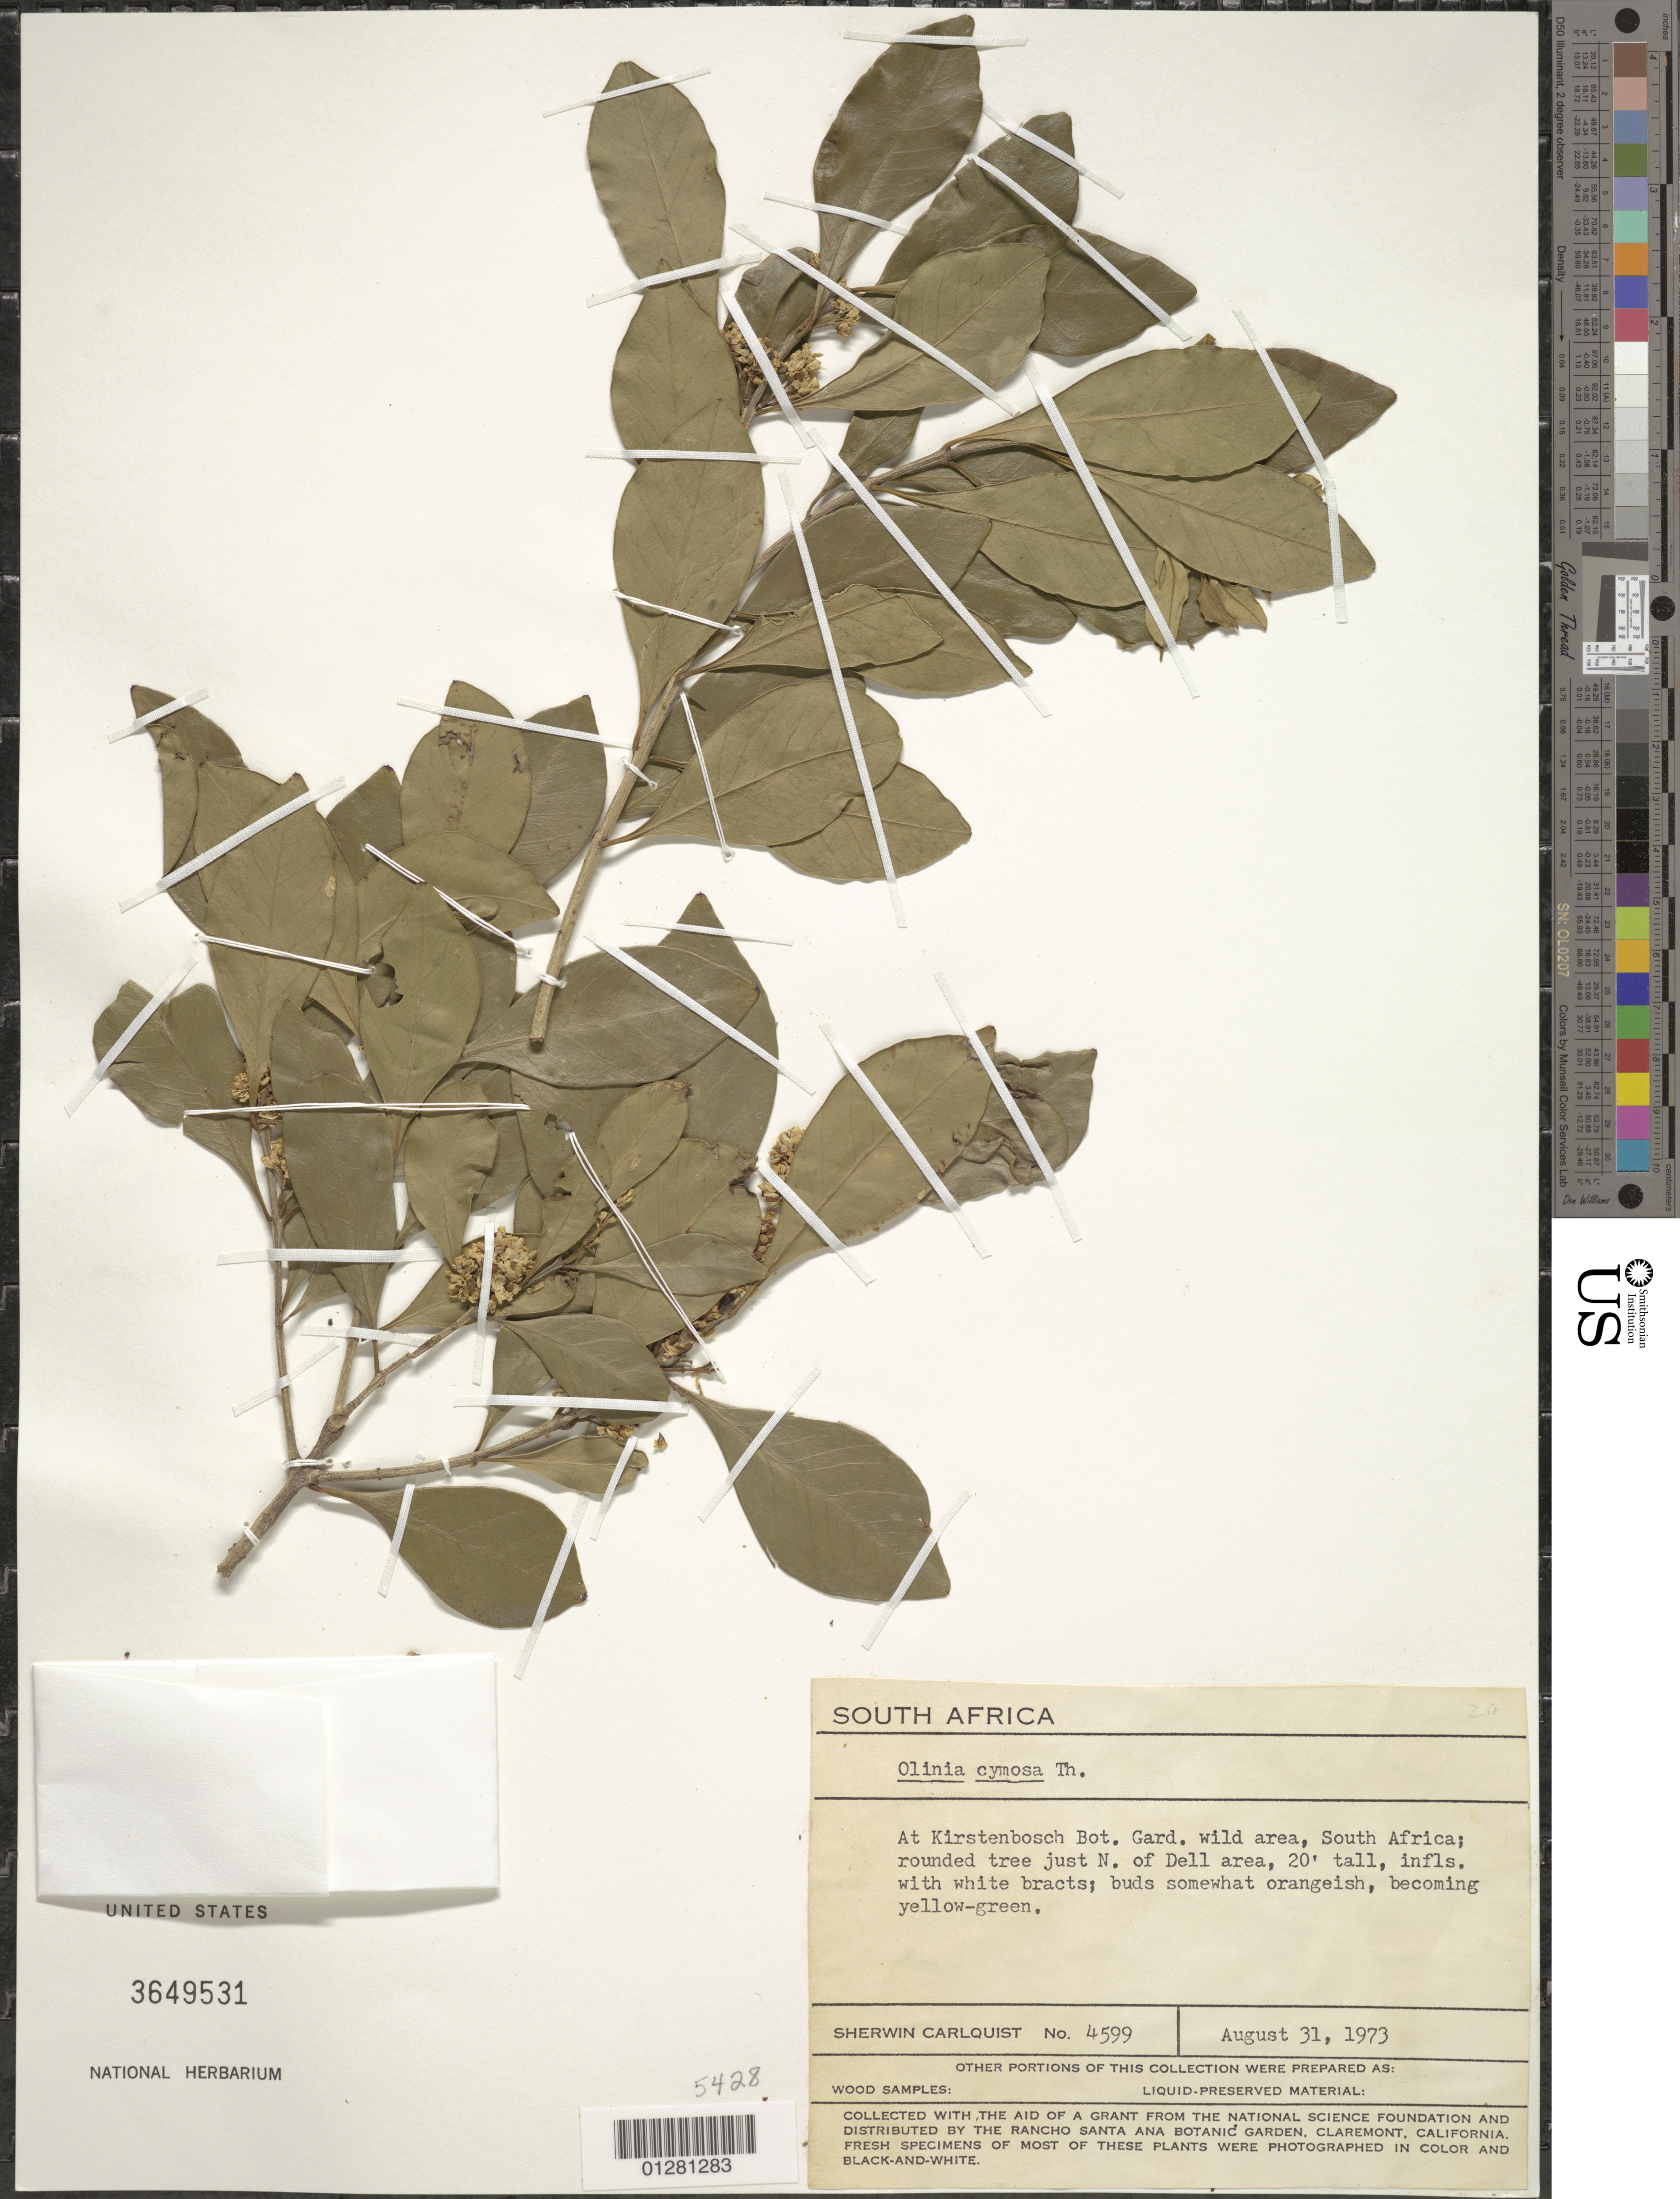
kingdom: Plantae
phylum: Tracheophyta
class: Magnoliopsida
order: Myrtales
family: Penaeaceae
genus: Olinia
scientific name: Olinia cymosa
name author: (L. f.) Thunb.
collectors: S. Carlquist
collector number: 4599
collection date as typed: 31 Aug 1973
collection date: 1973-08-31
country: South Africa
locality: Kirstenbosch Bot. Gard. Just N of Dell area.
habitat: Tree.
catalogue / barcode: US 3649531